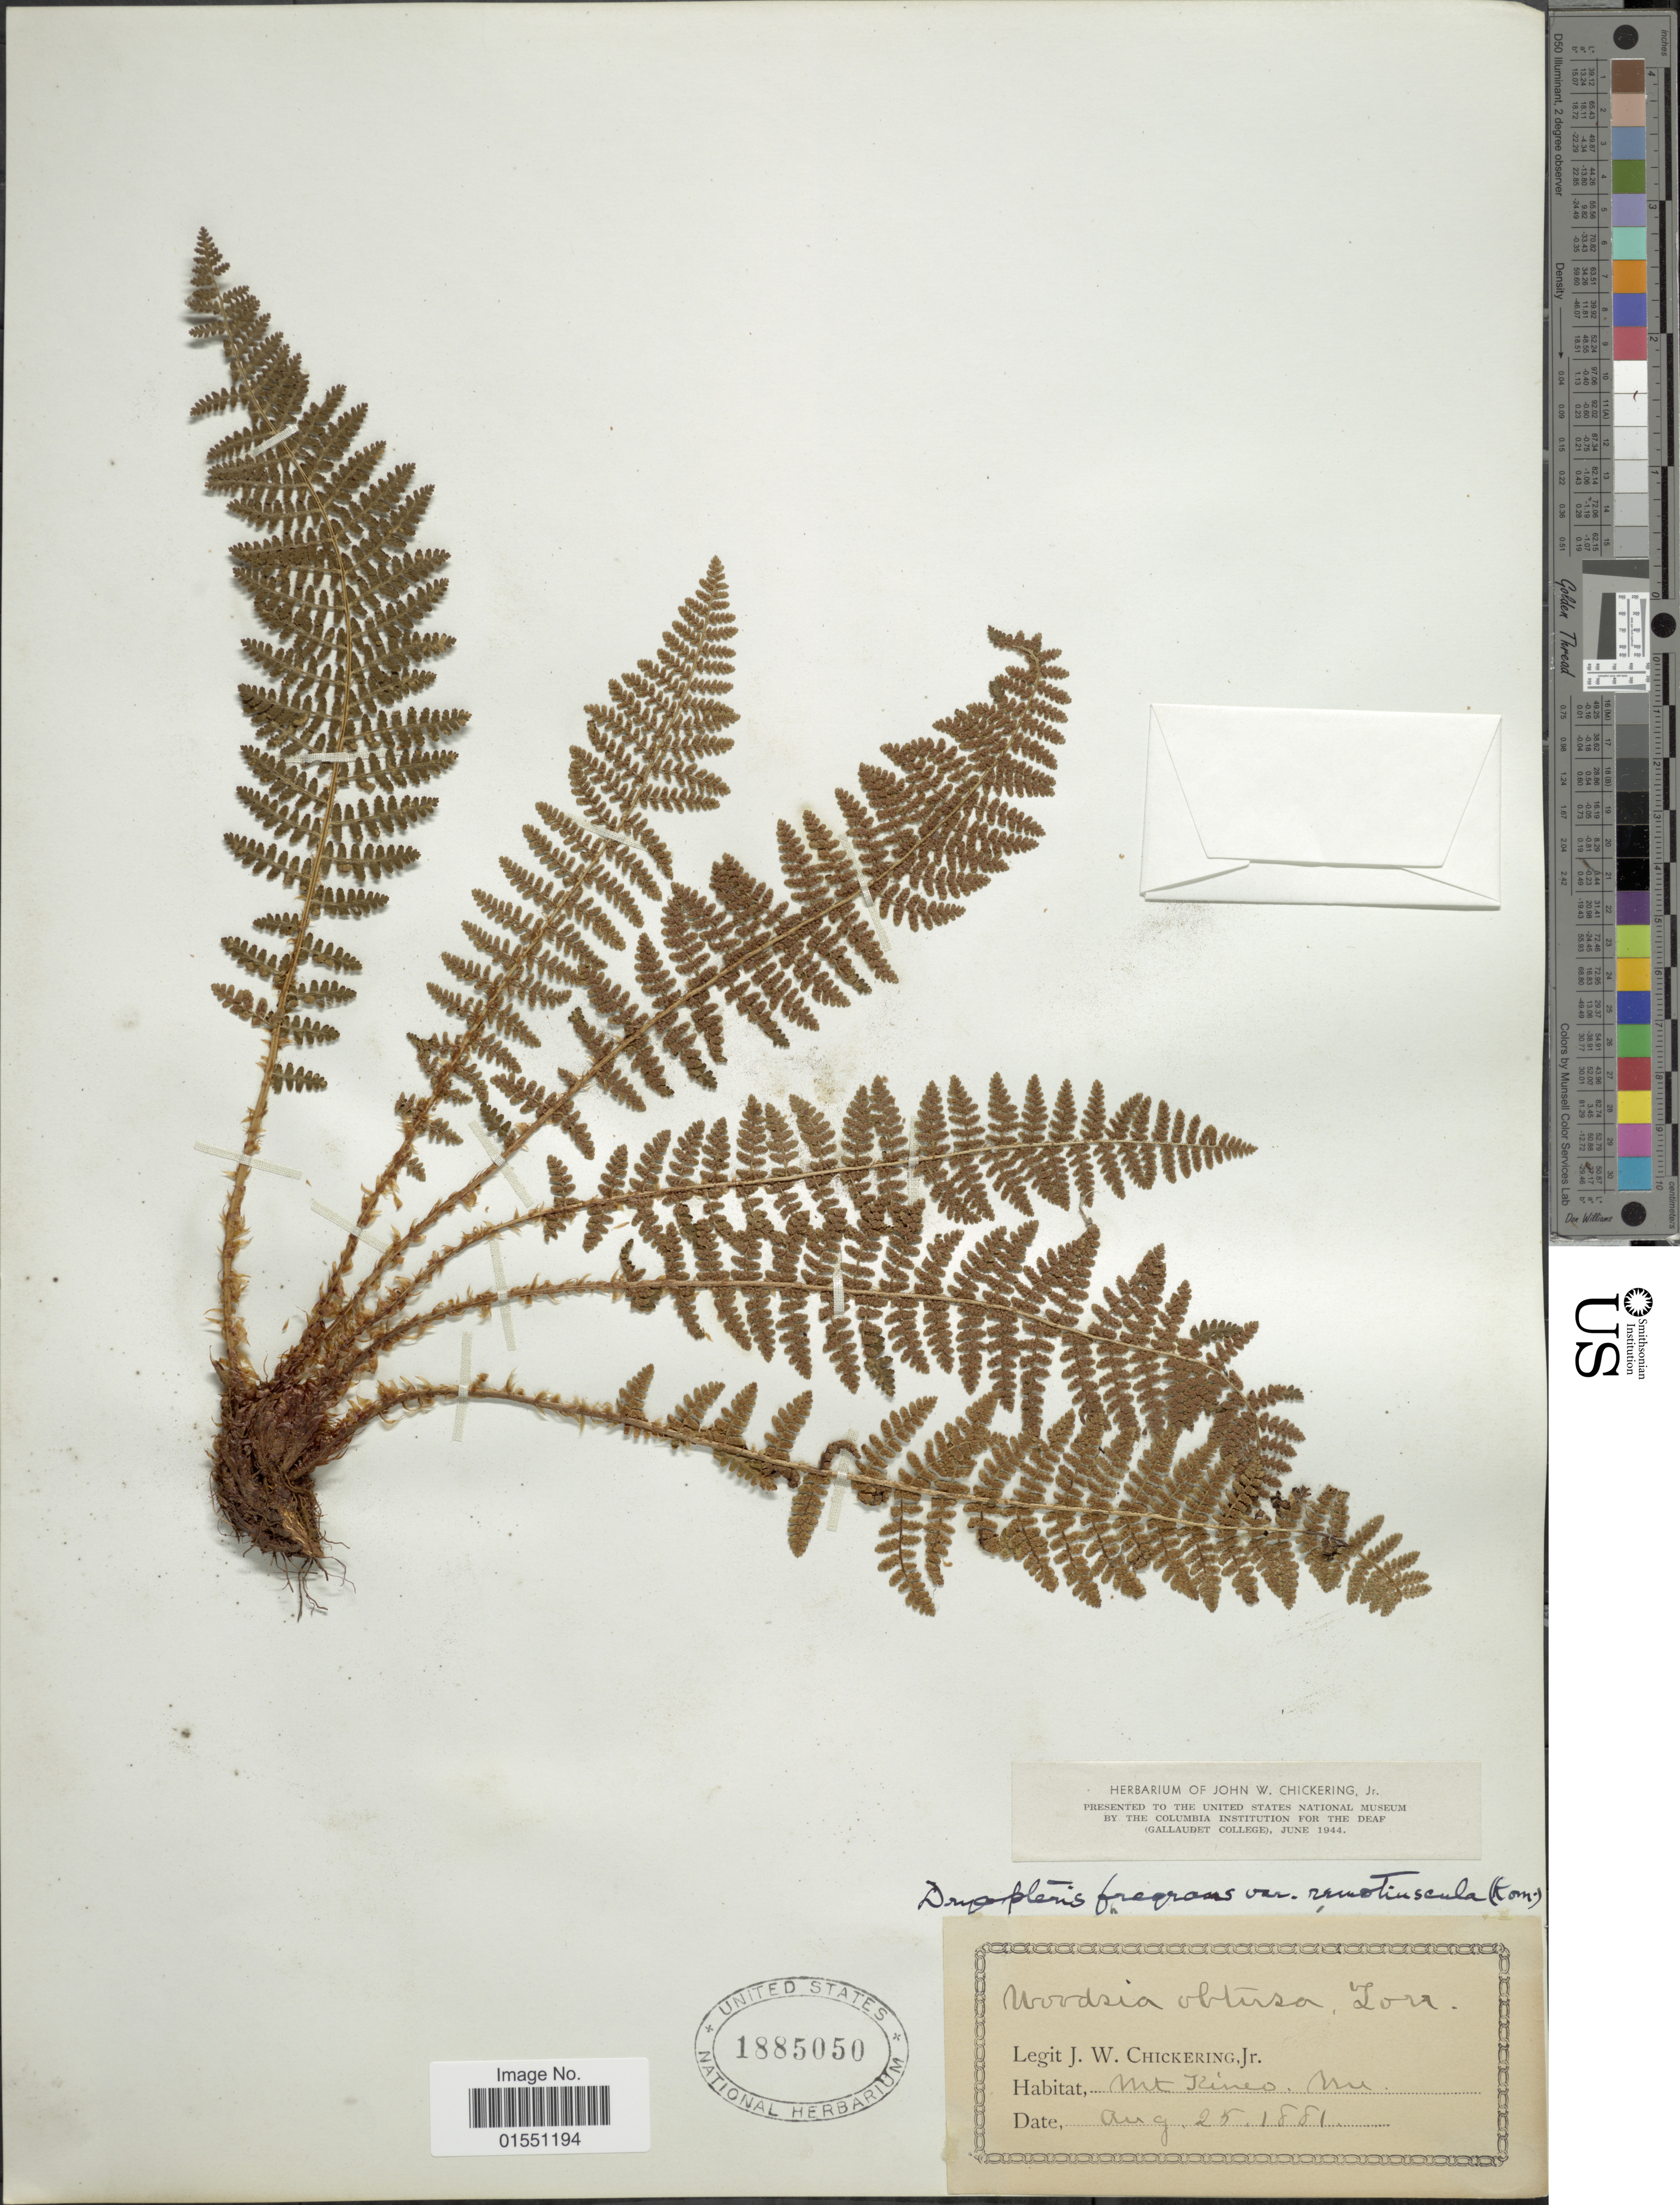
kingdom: Plantae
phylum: Tracheophyta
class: Polypodiopsida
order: Polypodiales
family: Dryopteridaceae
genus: Dryopteris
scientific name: Dryopteris fragrans var. hookeriana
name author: A. Prince ex Weath.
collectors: J. W. Chickering Jr.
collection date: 1881-08-25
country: United States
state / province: Maine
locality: Mt. Kineo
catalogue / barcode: US 1885050